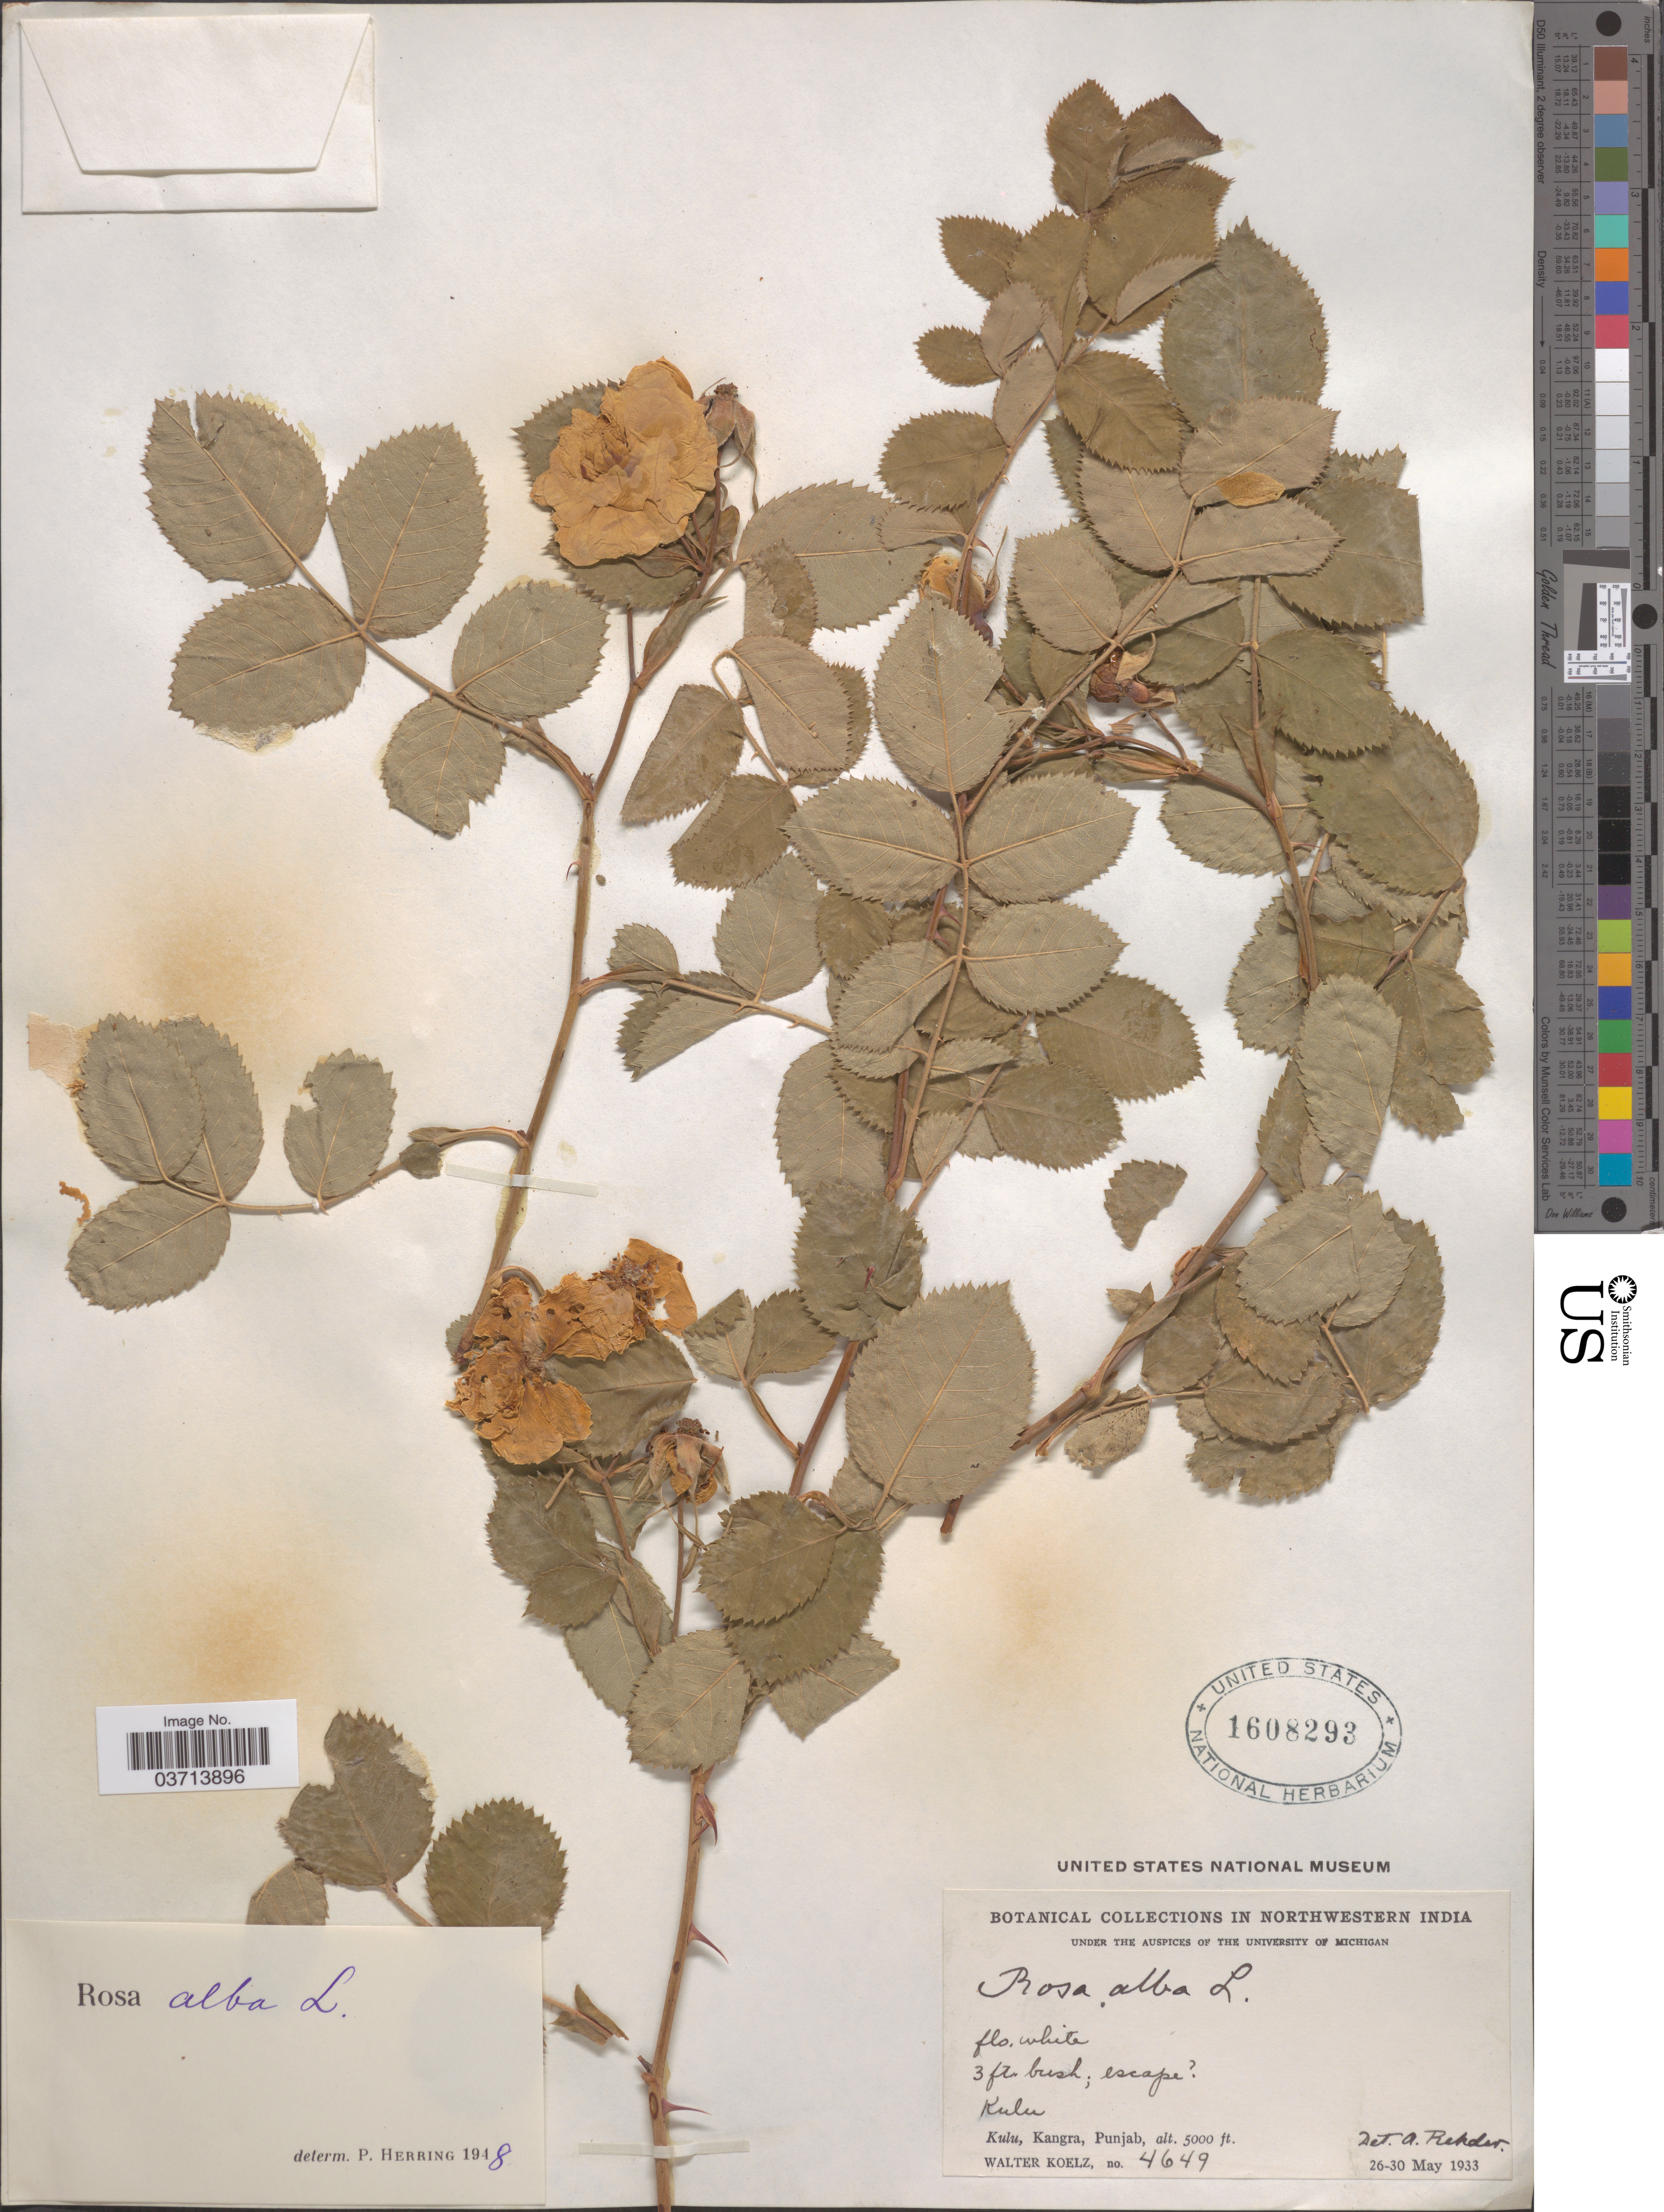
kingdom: Plantae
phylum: Tracheophyta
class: Magnoliopsida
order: Rosales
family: Rosaceae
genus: Rosa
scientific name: Rosa alba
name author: L.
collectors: W. N. Koelz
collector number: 4649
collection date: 1933-05-26/1933-05-30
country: India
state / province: Punjab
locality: Northwestern India. Kulu, Kangra, Punjab.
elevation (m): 1524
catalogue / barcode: US 1608293